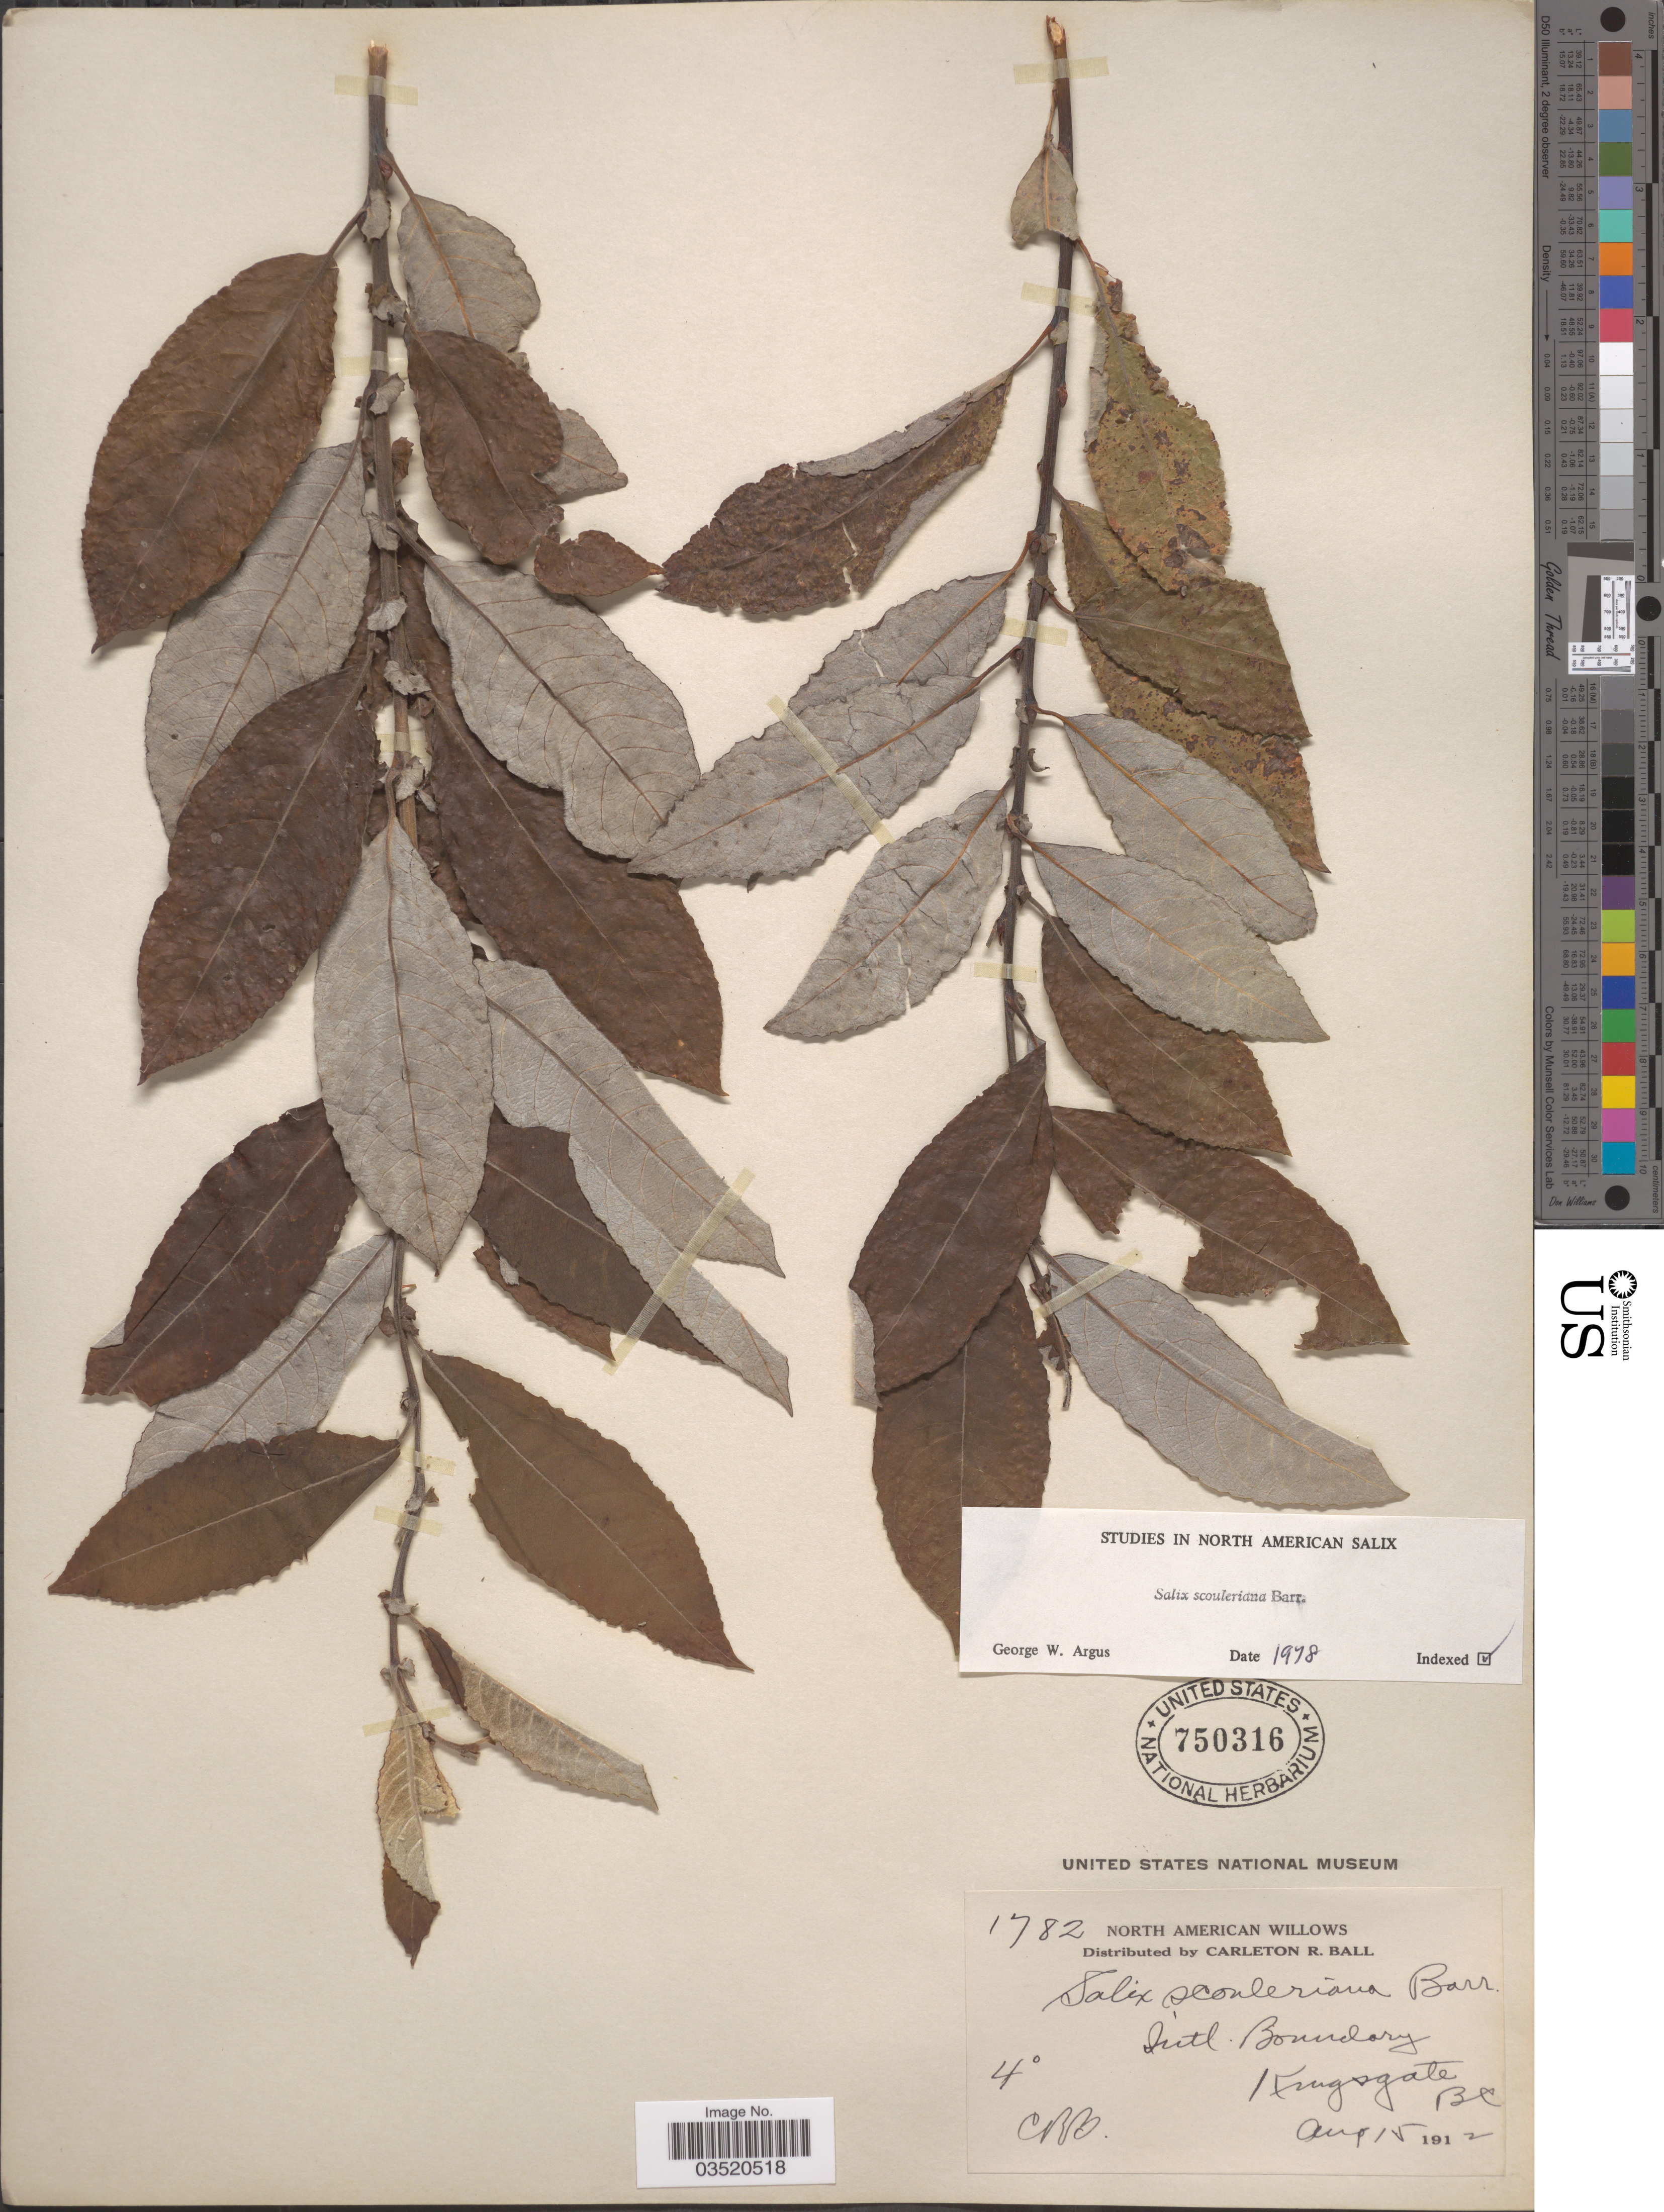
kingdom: Plantae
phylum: Tracheophyta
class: Magnoliopsida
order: Malpighiales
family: Salicaceae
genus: Salix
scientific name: Salix scouleriana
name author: Barratt ex Hook.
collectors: C. R. Ball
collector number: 1782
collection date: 1912-08-15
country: Canada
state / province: British Columbia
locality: Intl. Boundary. Kingsgate.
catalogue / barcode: US 750316